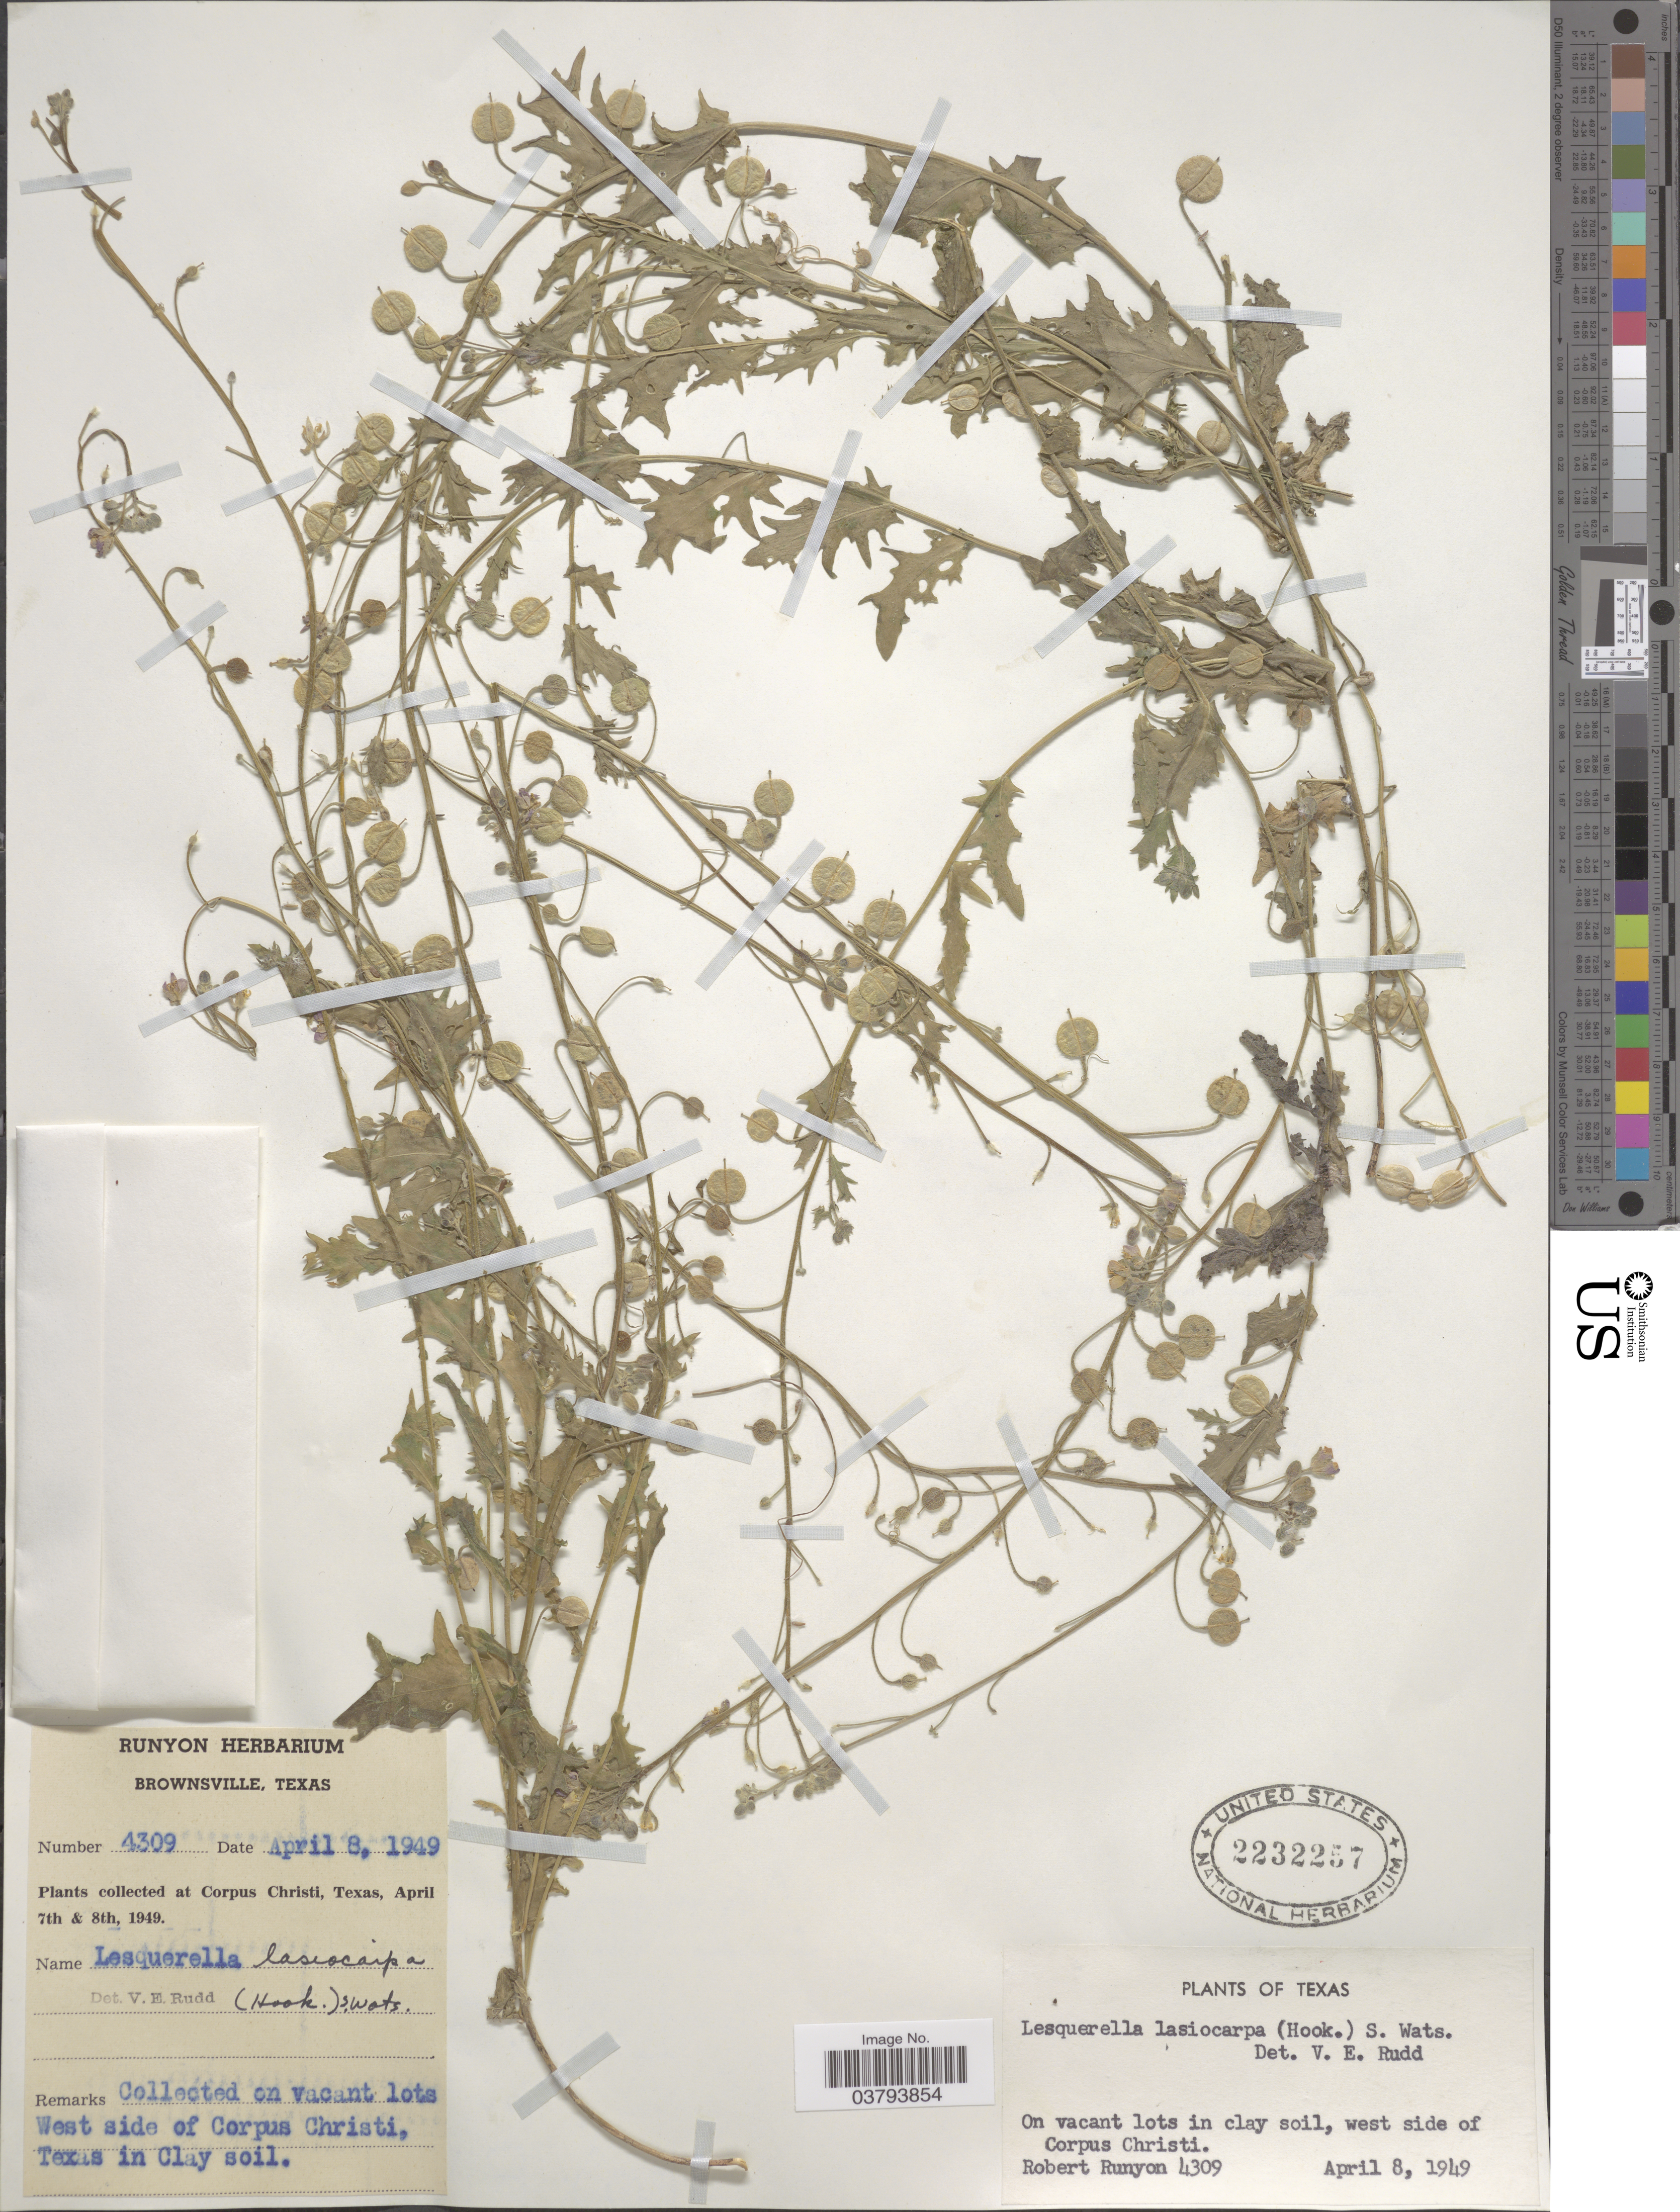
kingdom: Plantae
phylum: Tracheophyta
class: Magnoliopsida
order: Brassicales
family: Brassicaceae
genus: Lesquerella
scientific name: Lesquerella lasiocarpa subsp. lasiocarpa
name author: S. Watson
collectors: R. Runyon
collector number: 4309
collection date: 1949-04-08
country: United States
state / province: Texas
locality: Vacant lots in clay soil, west side of Corpus Christi.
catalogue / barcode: US 2232257